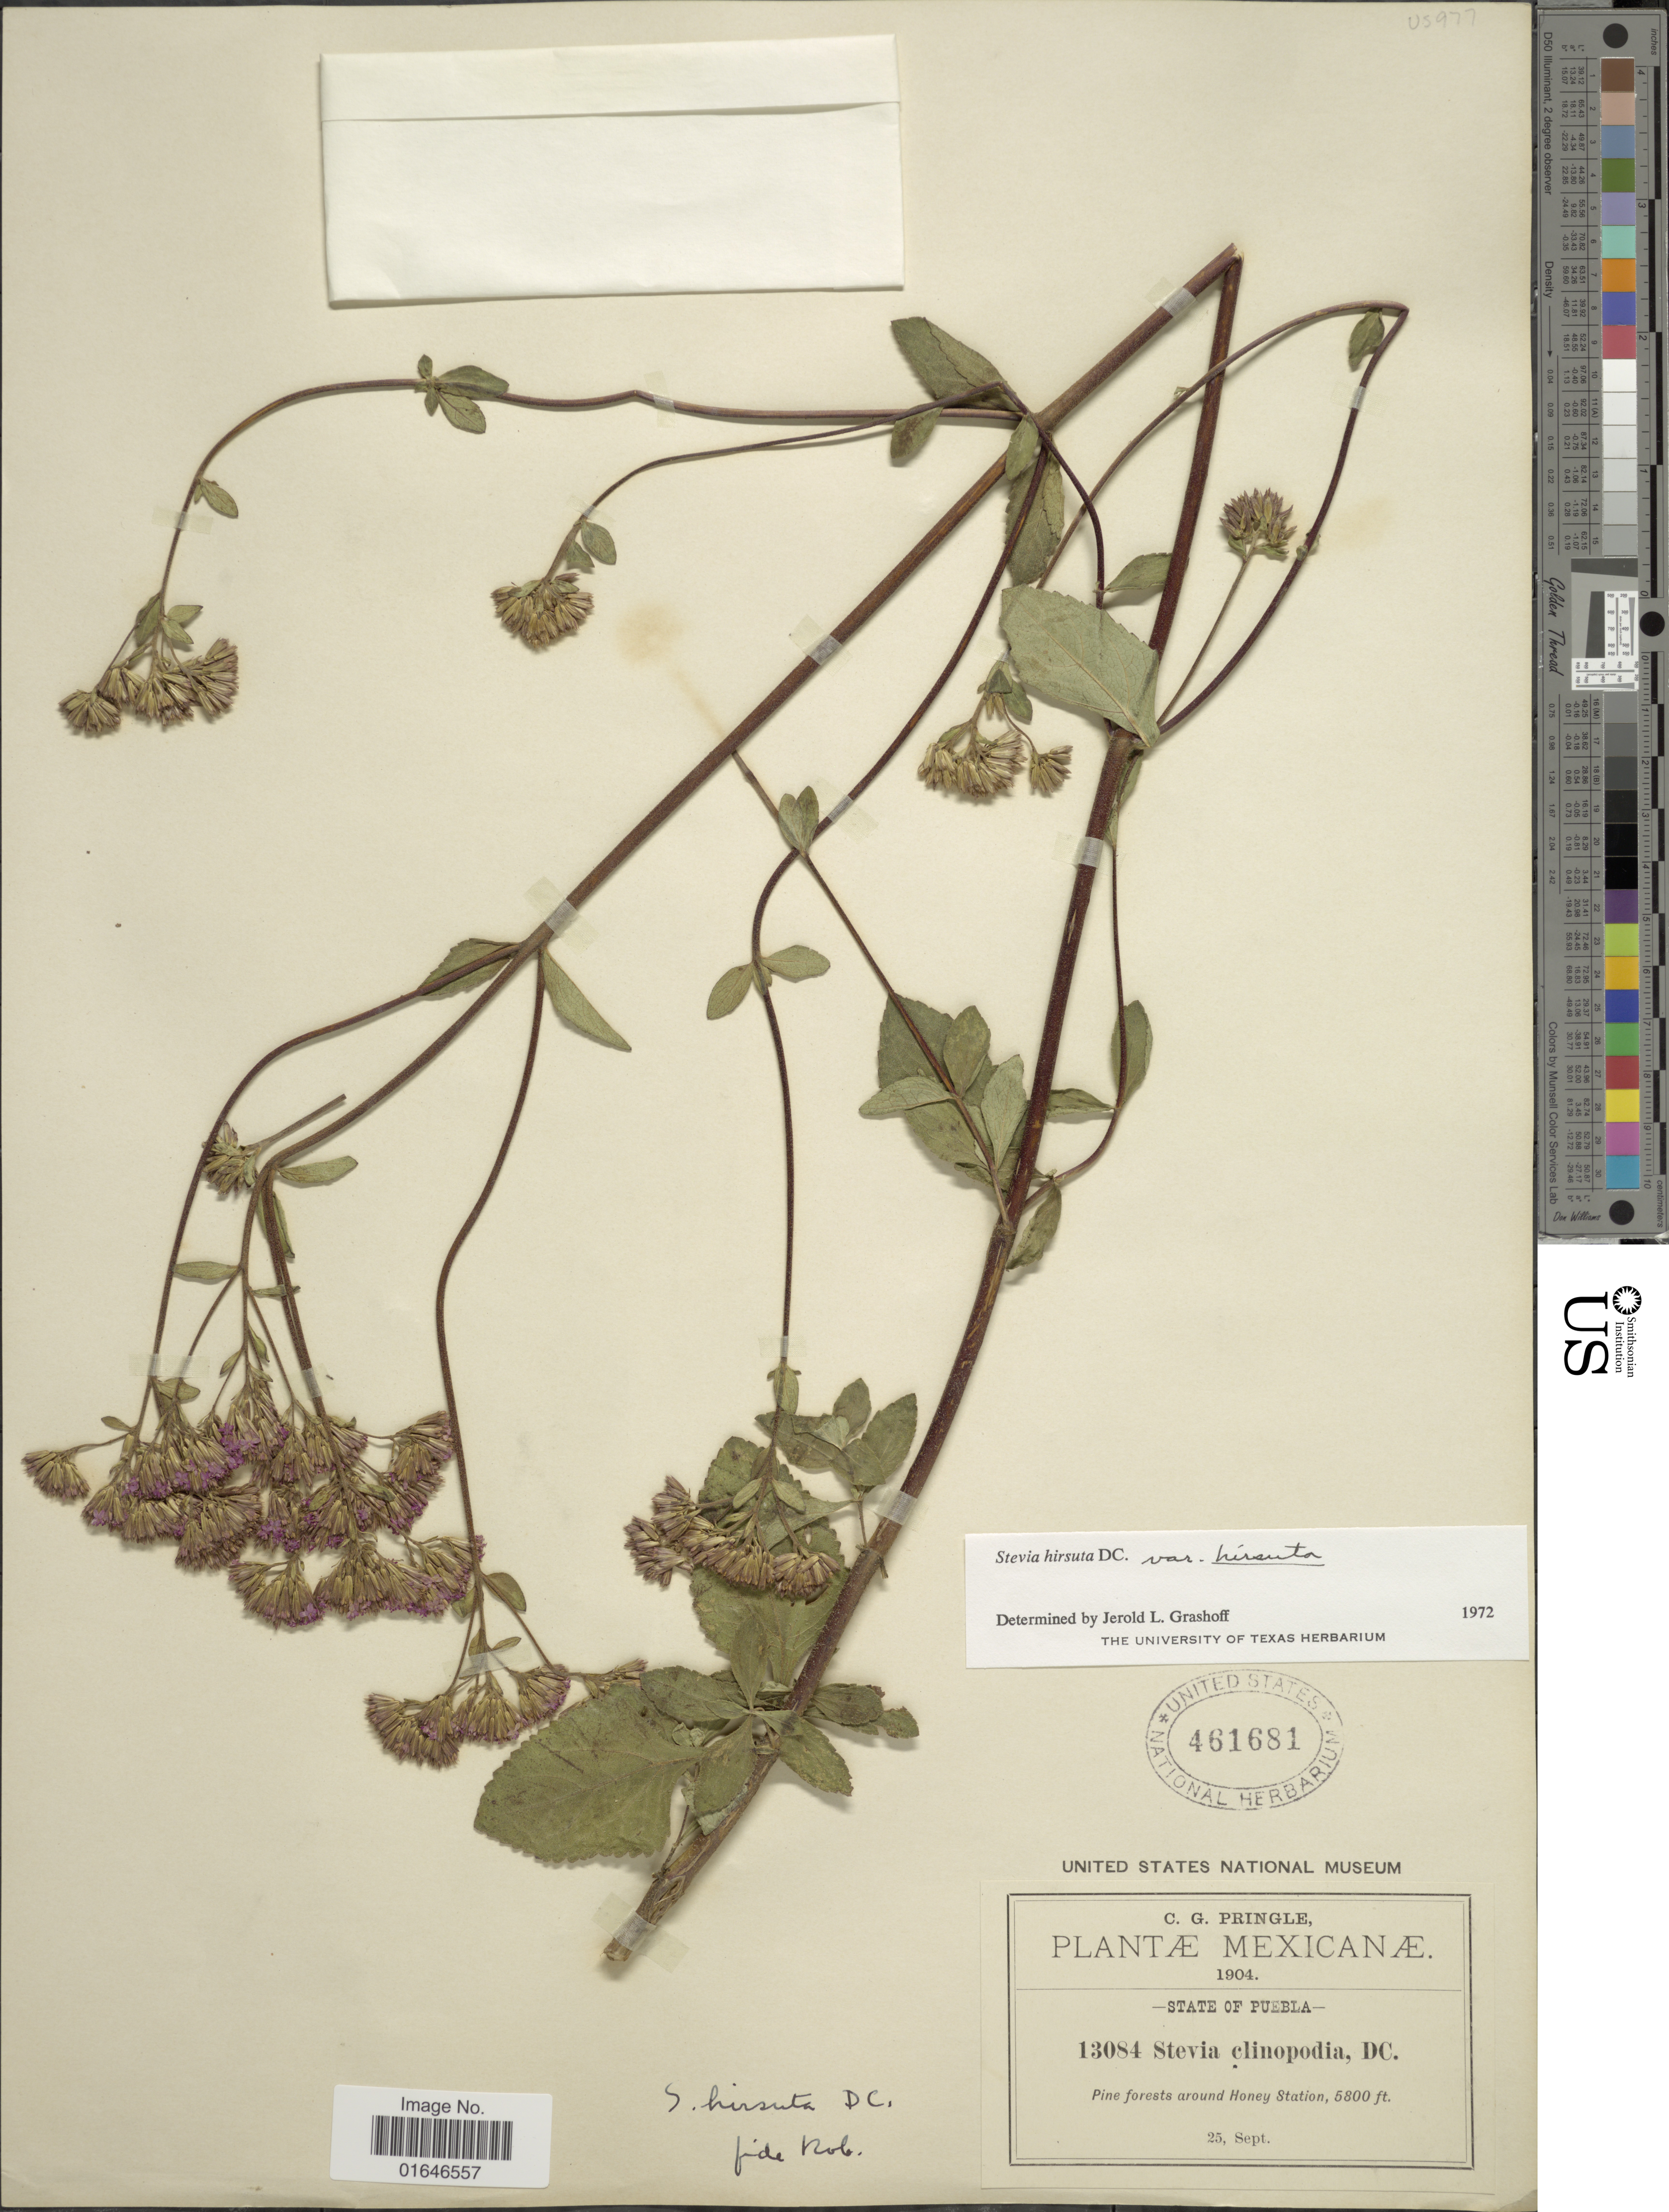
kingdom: Plantae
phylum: Tracheophyta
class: Magnoliopsida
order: Asterales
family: Asteraceae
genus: Stevia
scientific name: Stevia hirsuta var. hirsuta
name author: DC.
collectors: C. G. Pringle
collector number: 13084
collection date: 1904-09-25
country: Mexico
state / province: Puebla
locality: State of Puebla, Pine Forest around Honey Station.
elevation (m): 1768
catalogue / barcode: US 461681